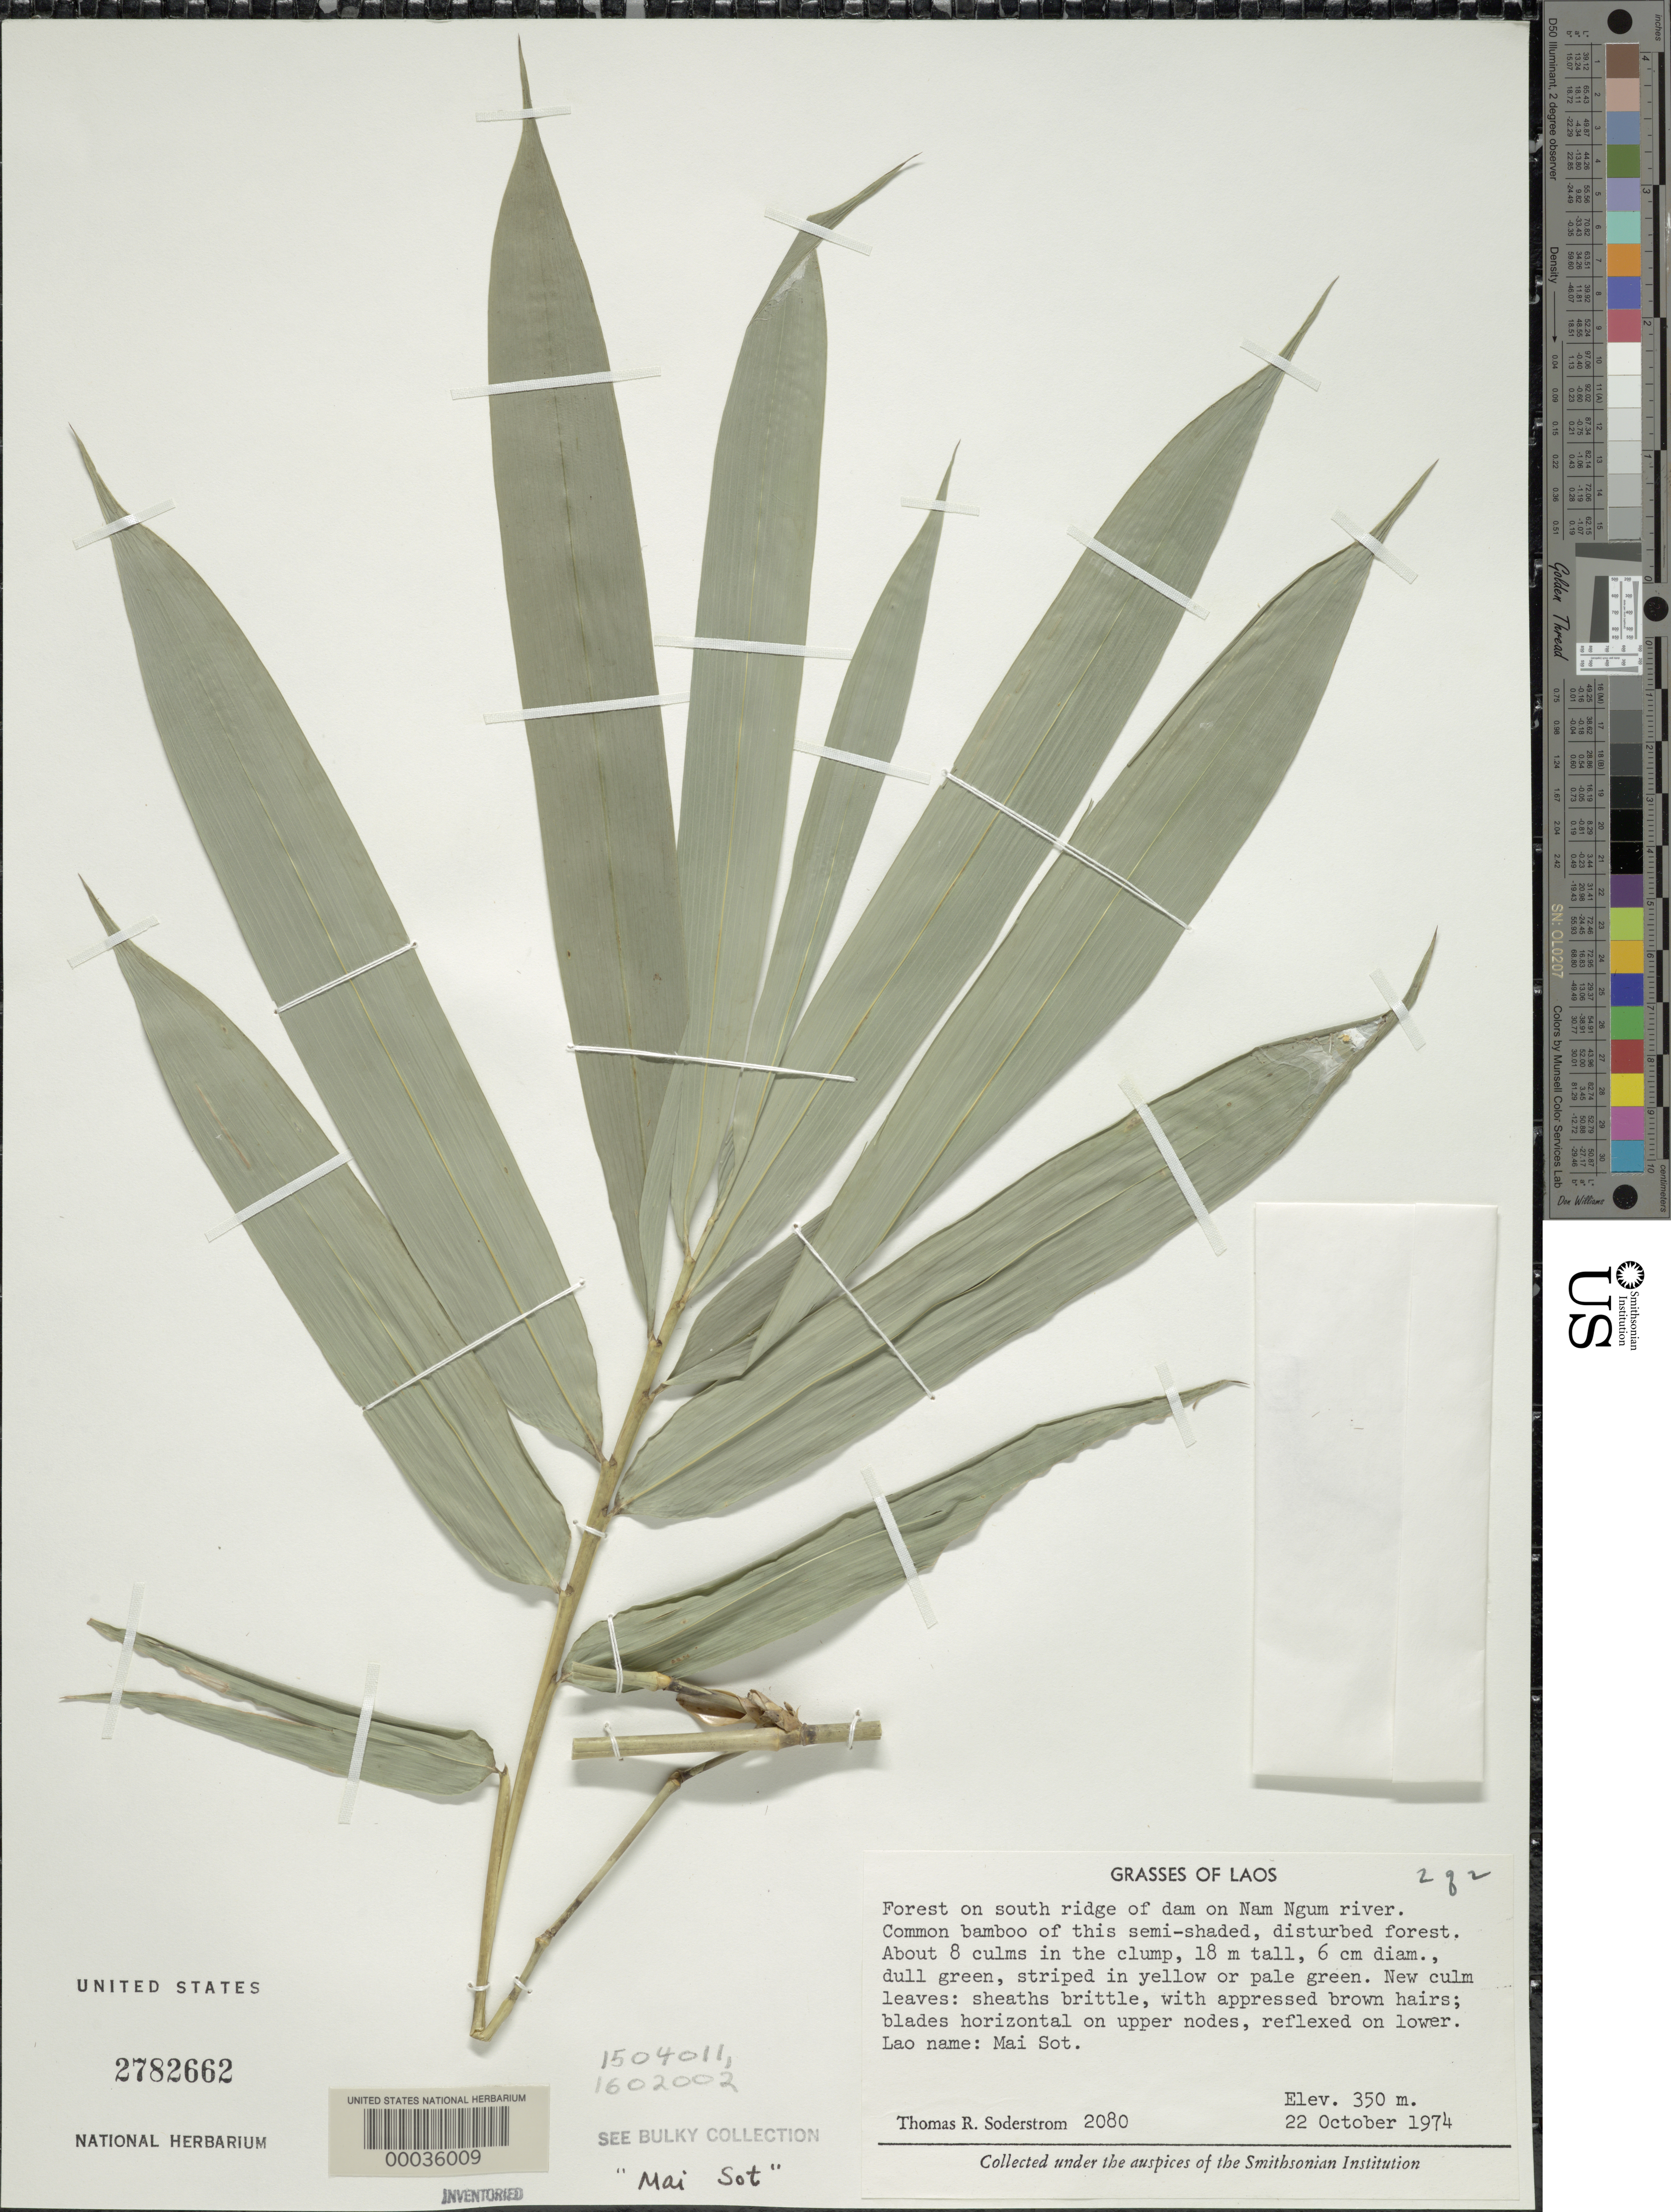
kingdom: Plantae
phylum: Tracheophyta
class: Liliopsida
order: Poales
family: Poaceae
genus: Dendrocalamus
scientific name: Dendrocalamus sp.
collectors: T. R. Soderstrom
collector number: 2080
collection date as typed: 22 Oct 1974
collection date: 1974-10-22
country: Laos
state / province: Viangchan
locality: Nam Ngum River, forest on south ridge of dam on Nam Ngum River.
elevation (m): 350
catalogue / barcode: US 2782662